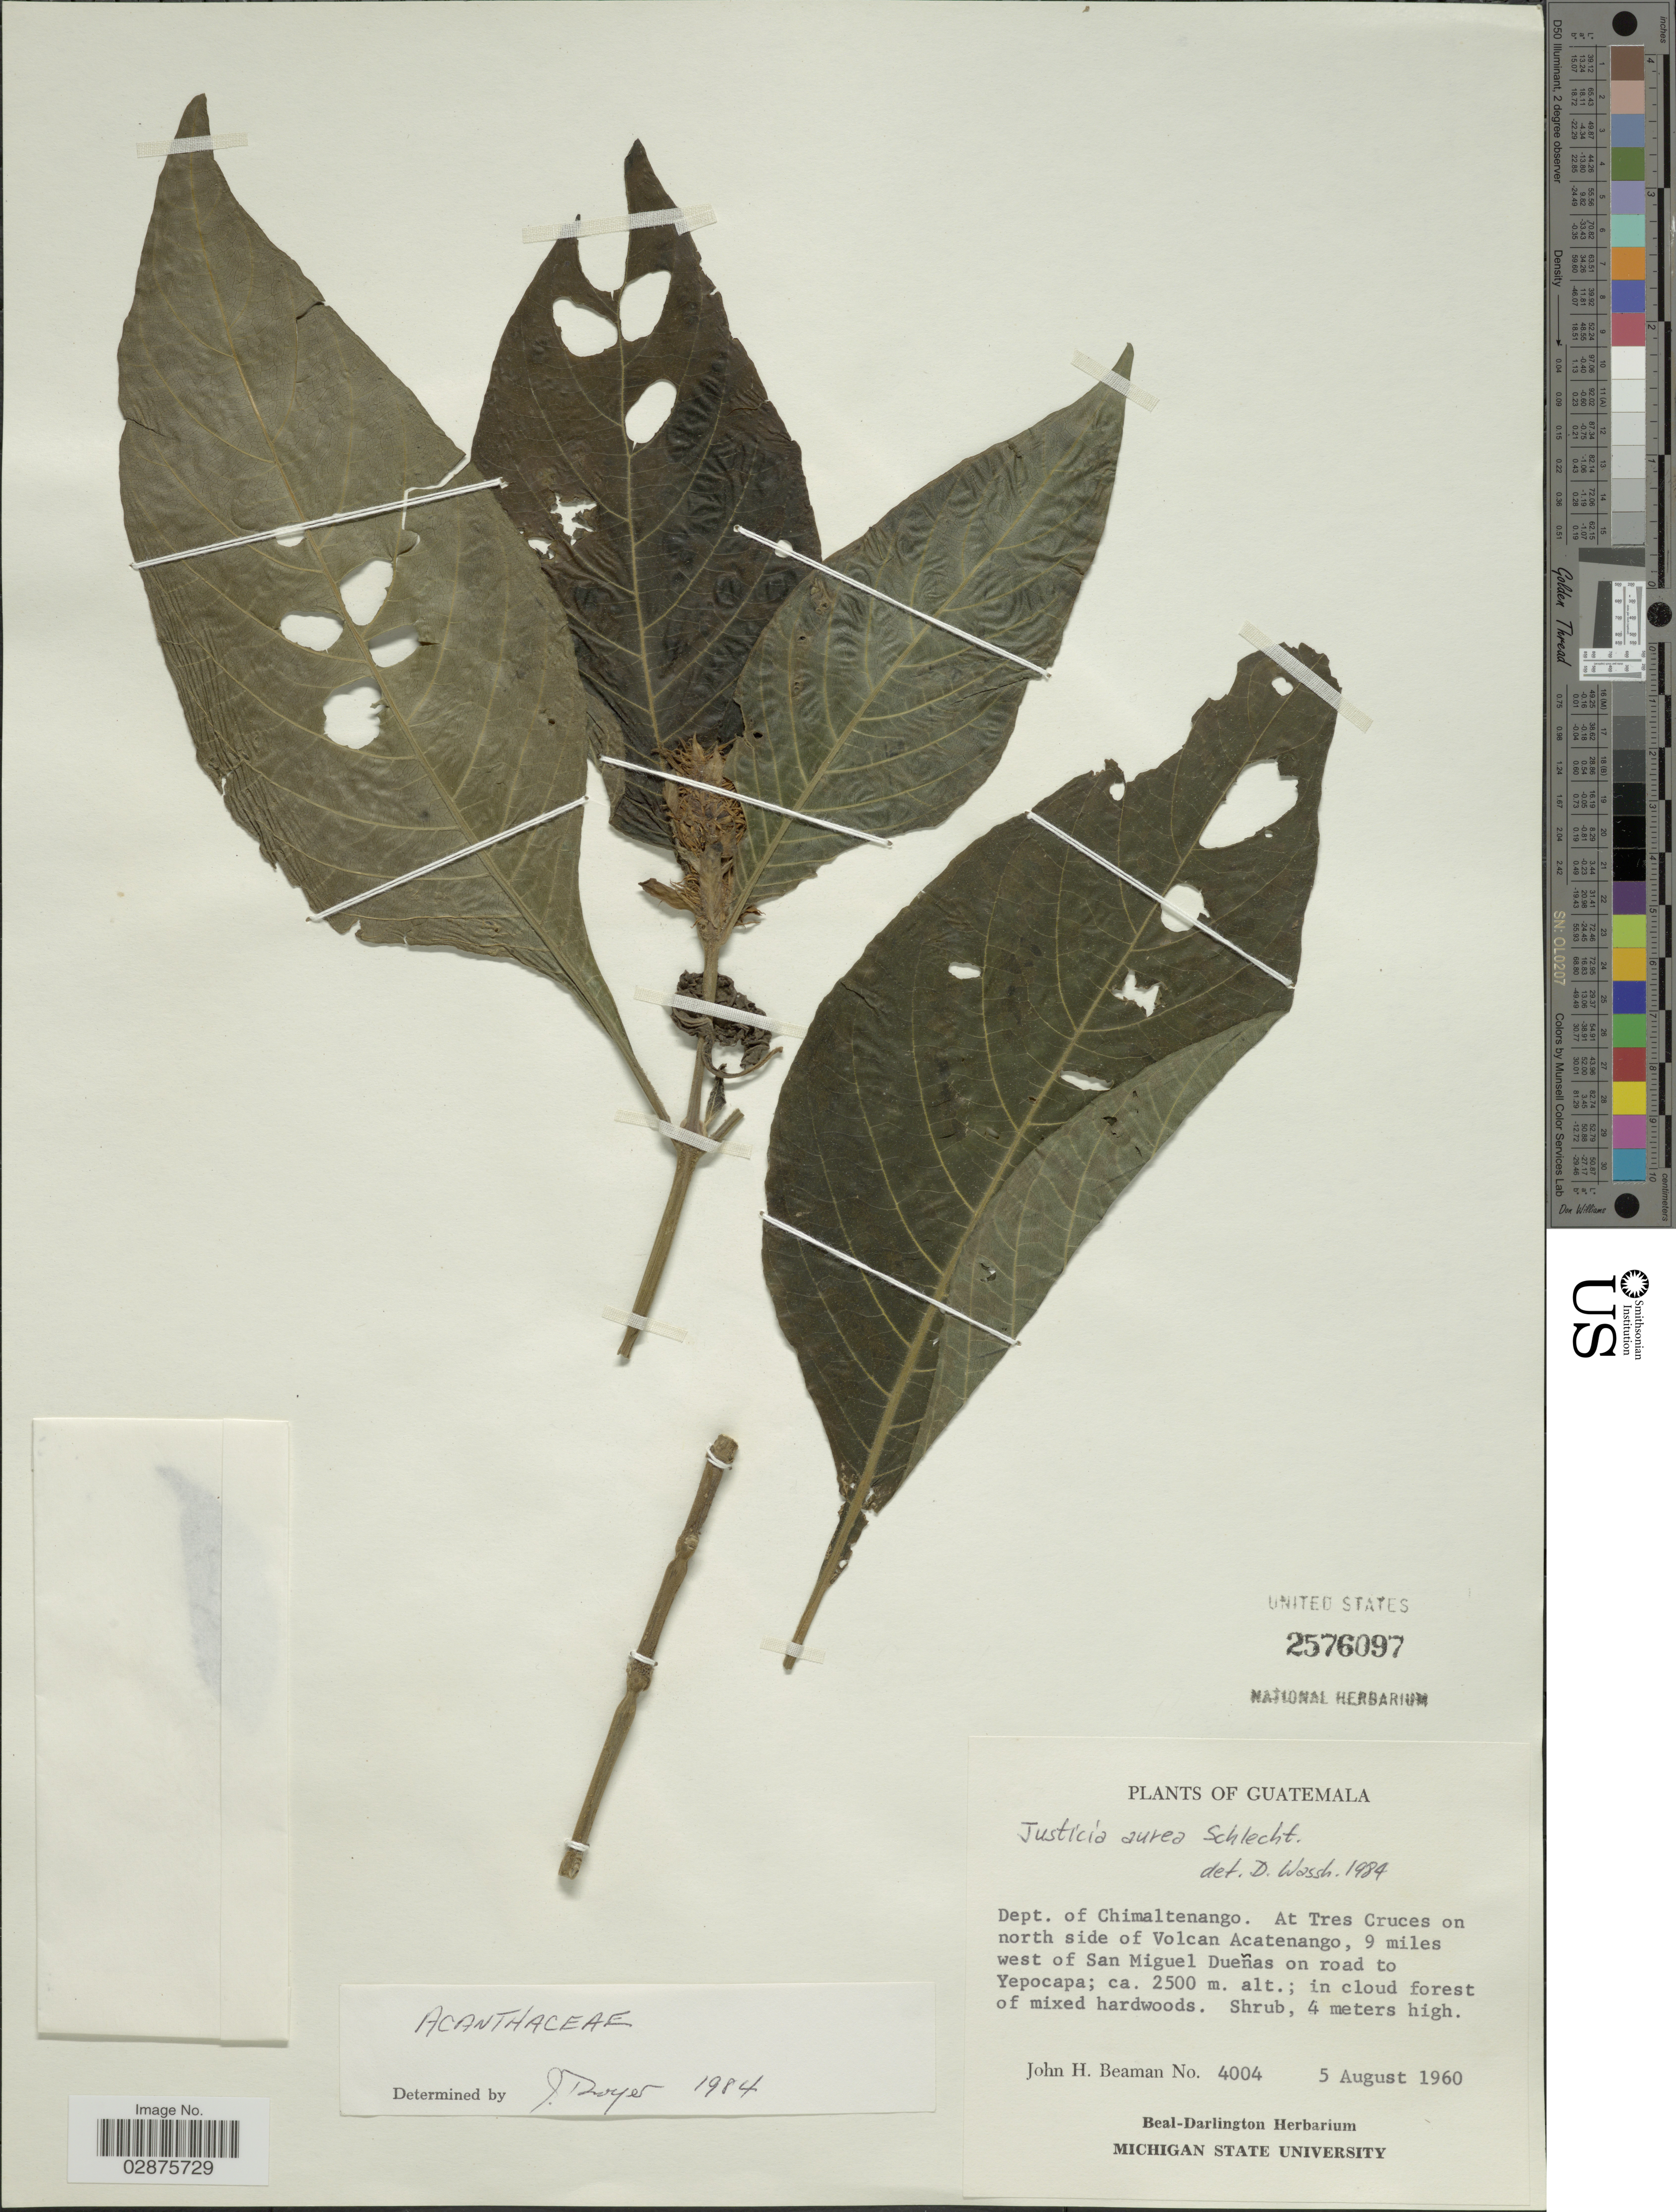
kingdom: Plantae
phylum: Tracheophyta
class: Magnoliopsida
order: Lamiales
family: Acanthaceae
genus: Justicia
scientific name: Justicia aurea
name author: Schltdl.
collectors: J. H. Beaman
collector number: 4004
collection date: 1960-08-05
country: Guatemala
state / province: Chimaltenango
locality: Dept. of Chimaltenango. At Tres Cruces on north side of Volcan Acatenango, 9 miles west of San Miquel Dueñas on road to Yepocapa.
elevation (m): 2500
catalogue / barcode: US 2576097